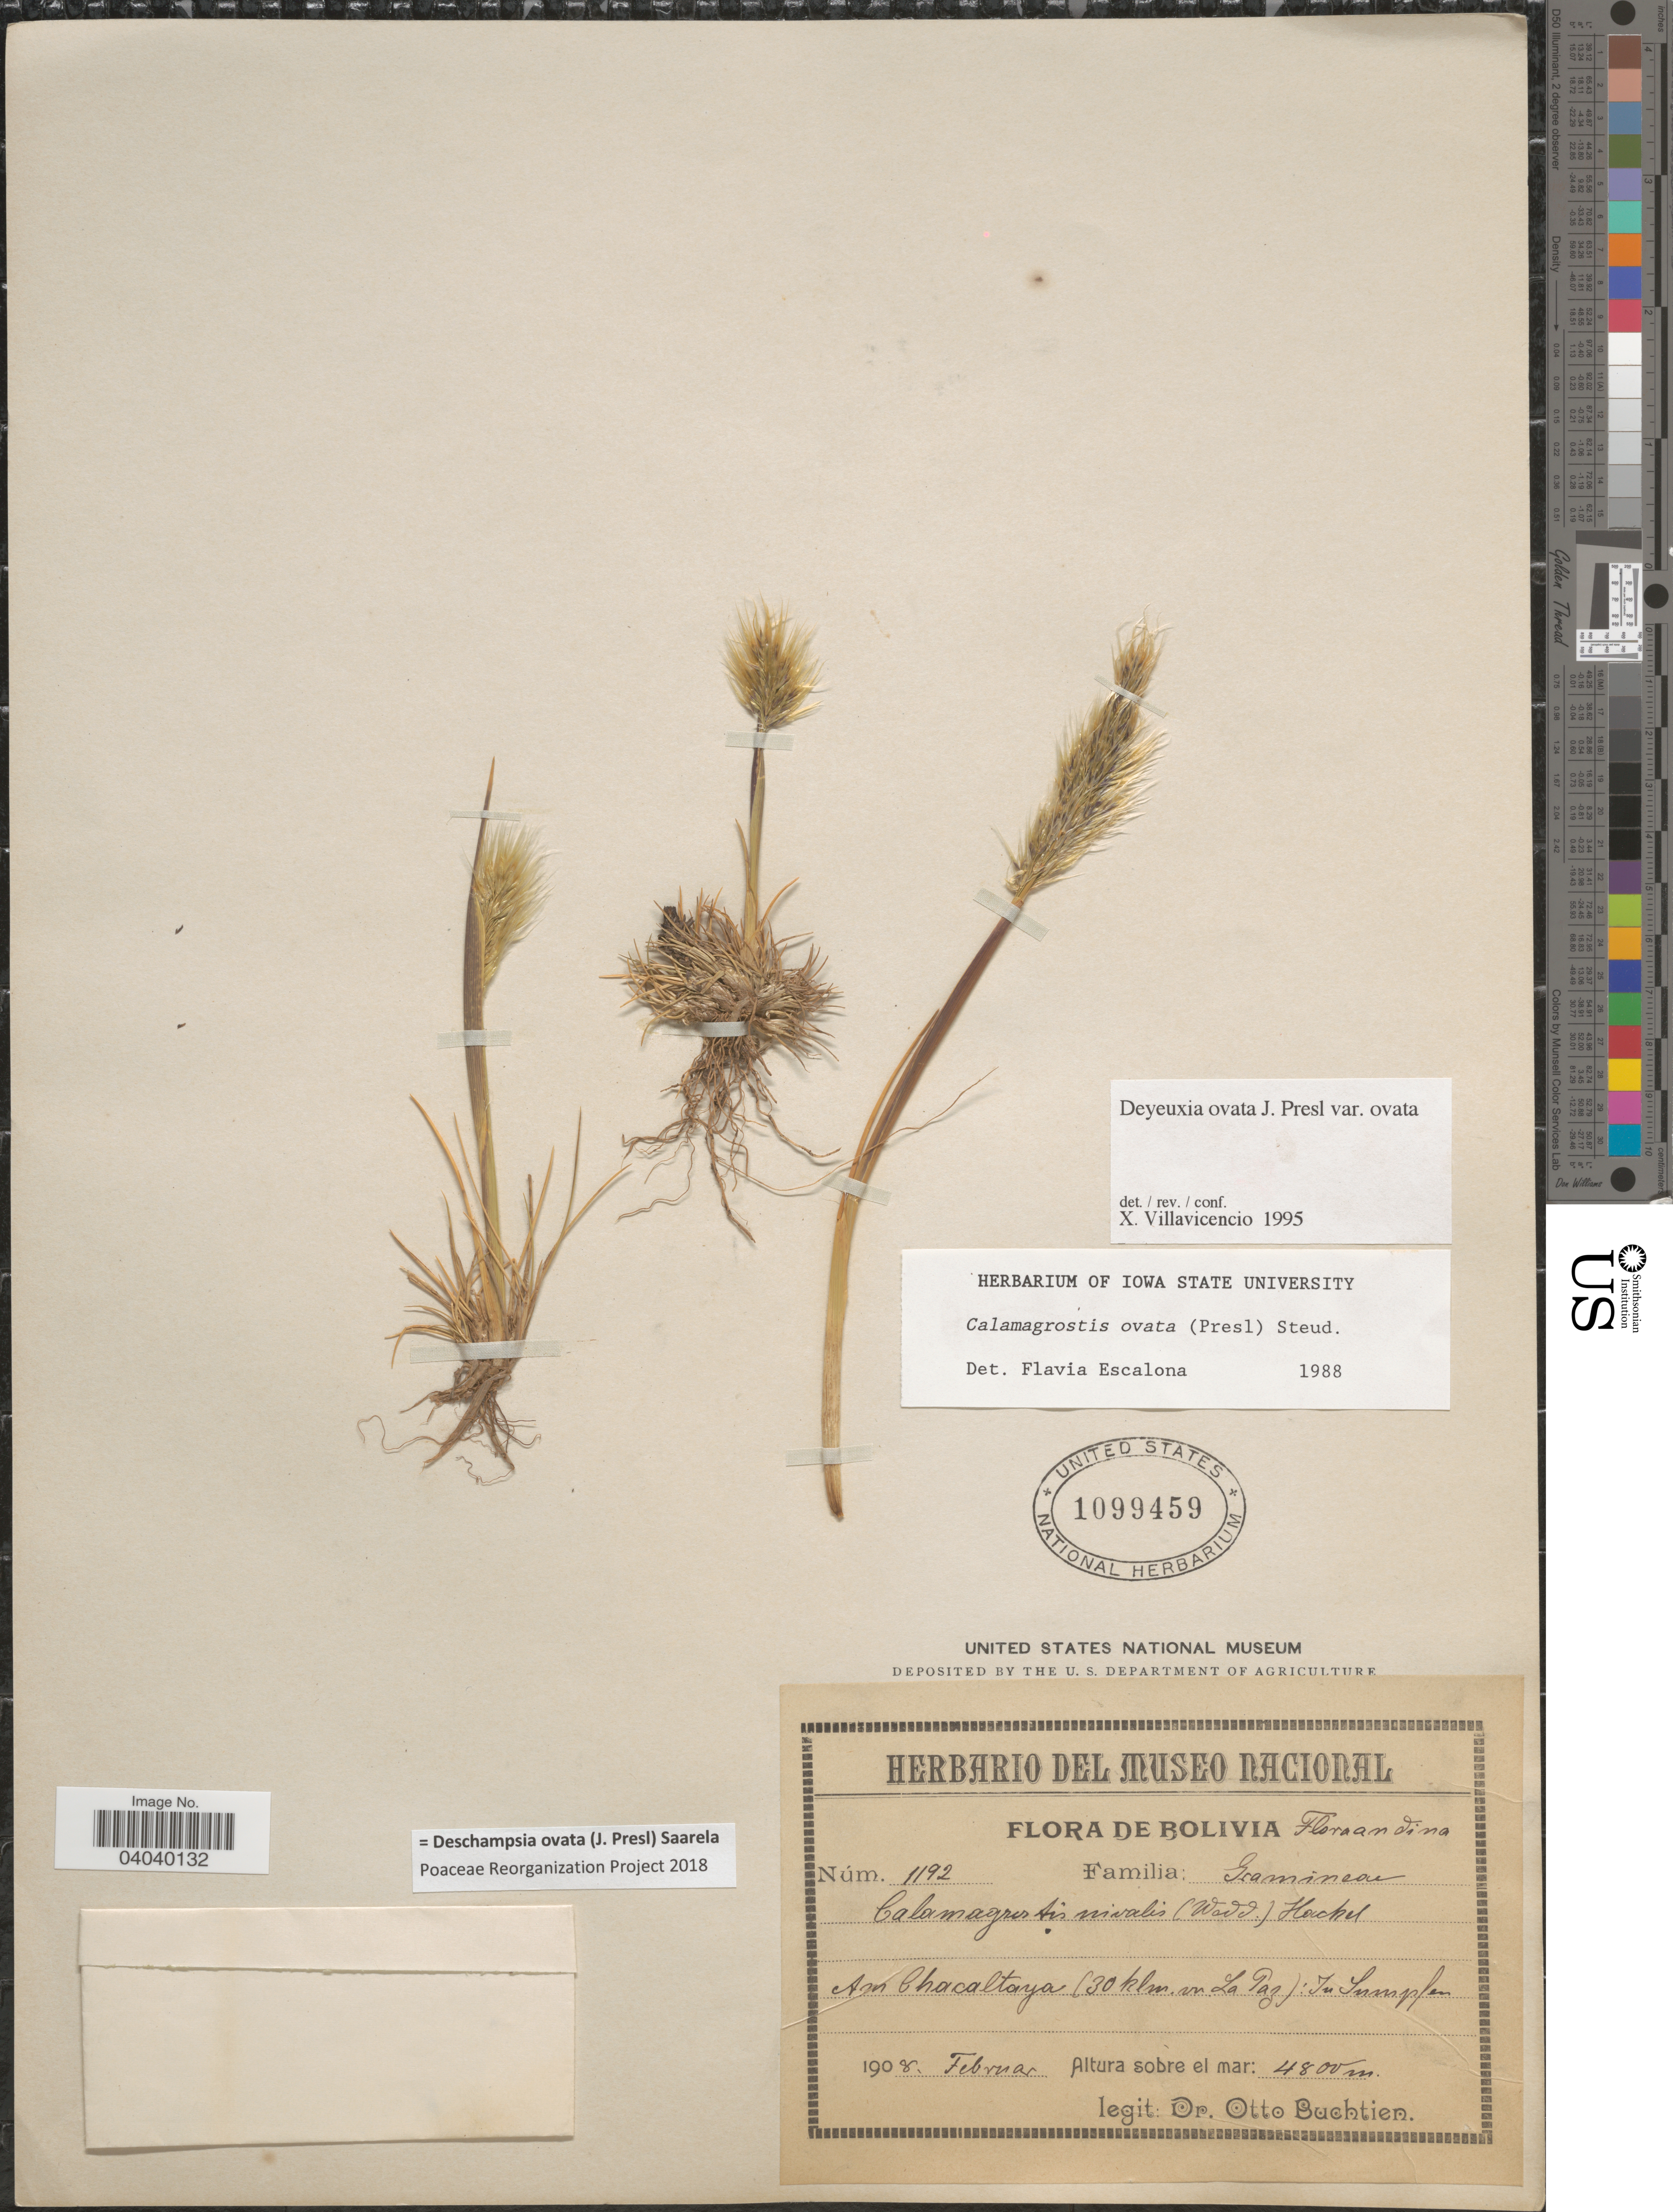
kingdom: Plantae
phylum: Tracheophyta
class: Liliopsida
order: Poales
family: Poaceae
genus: Deschampsia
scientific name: Deschampsia ovata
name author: (J. Presl) Saarela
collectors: O. Buchtien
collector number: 1192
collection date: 1908-02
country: Bolivia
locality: Am Chacaltaya (30 klm. nr La Paz): Im Sumpfen.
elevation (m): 4800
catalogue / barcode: US 1099459